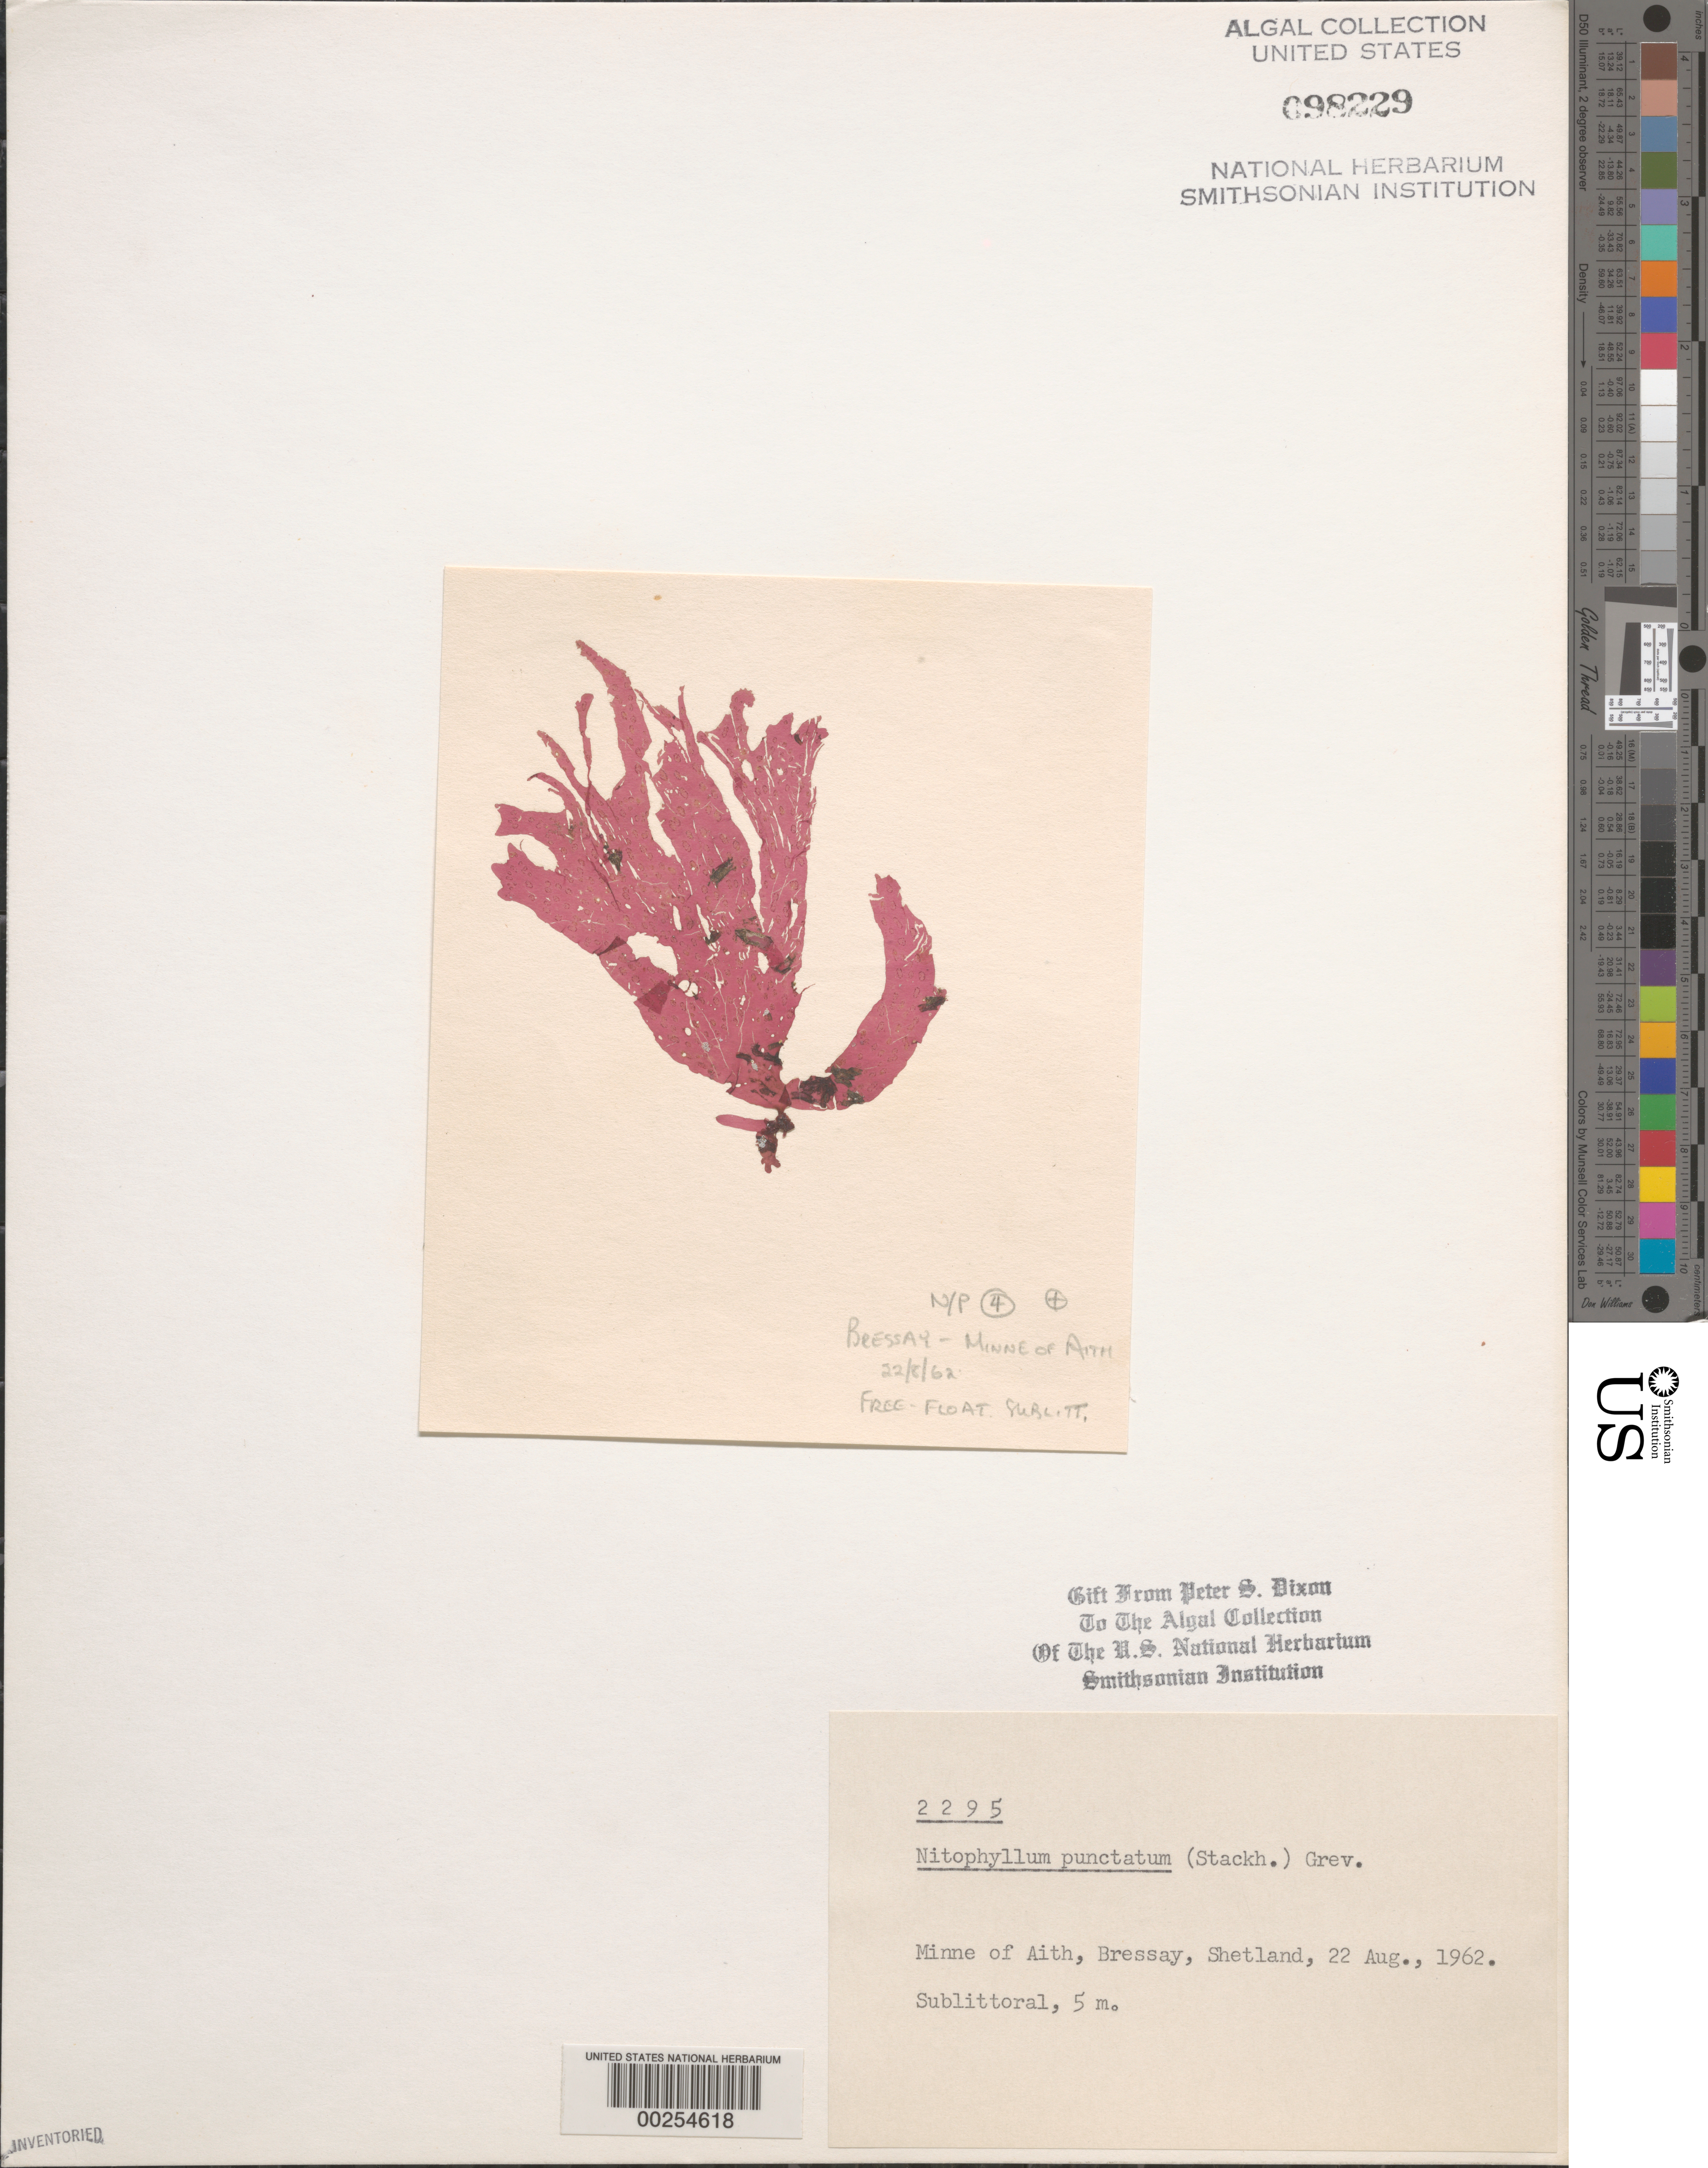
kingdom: Plantae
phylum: Rhodophyta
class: Florideophyceae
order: Ceramiales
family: Delesseriaceae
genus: Nitophyllum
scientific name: Nitophyllum punctatum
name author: (Stackh.) Grev.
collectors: P. S. Dixon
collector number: PSD 2295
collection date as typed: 22 Aug 1962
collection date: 1962-08-22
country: United Kingdom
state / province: Scotland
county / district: Shetland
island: Bressay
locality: Minne of Aith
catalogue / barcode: US 98229